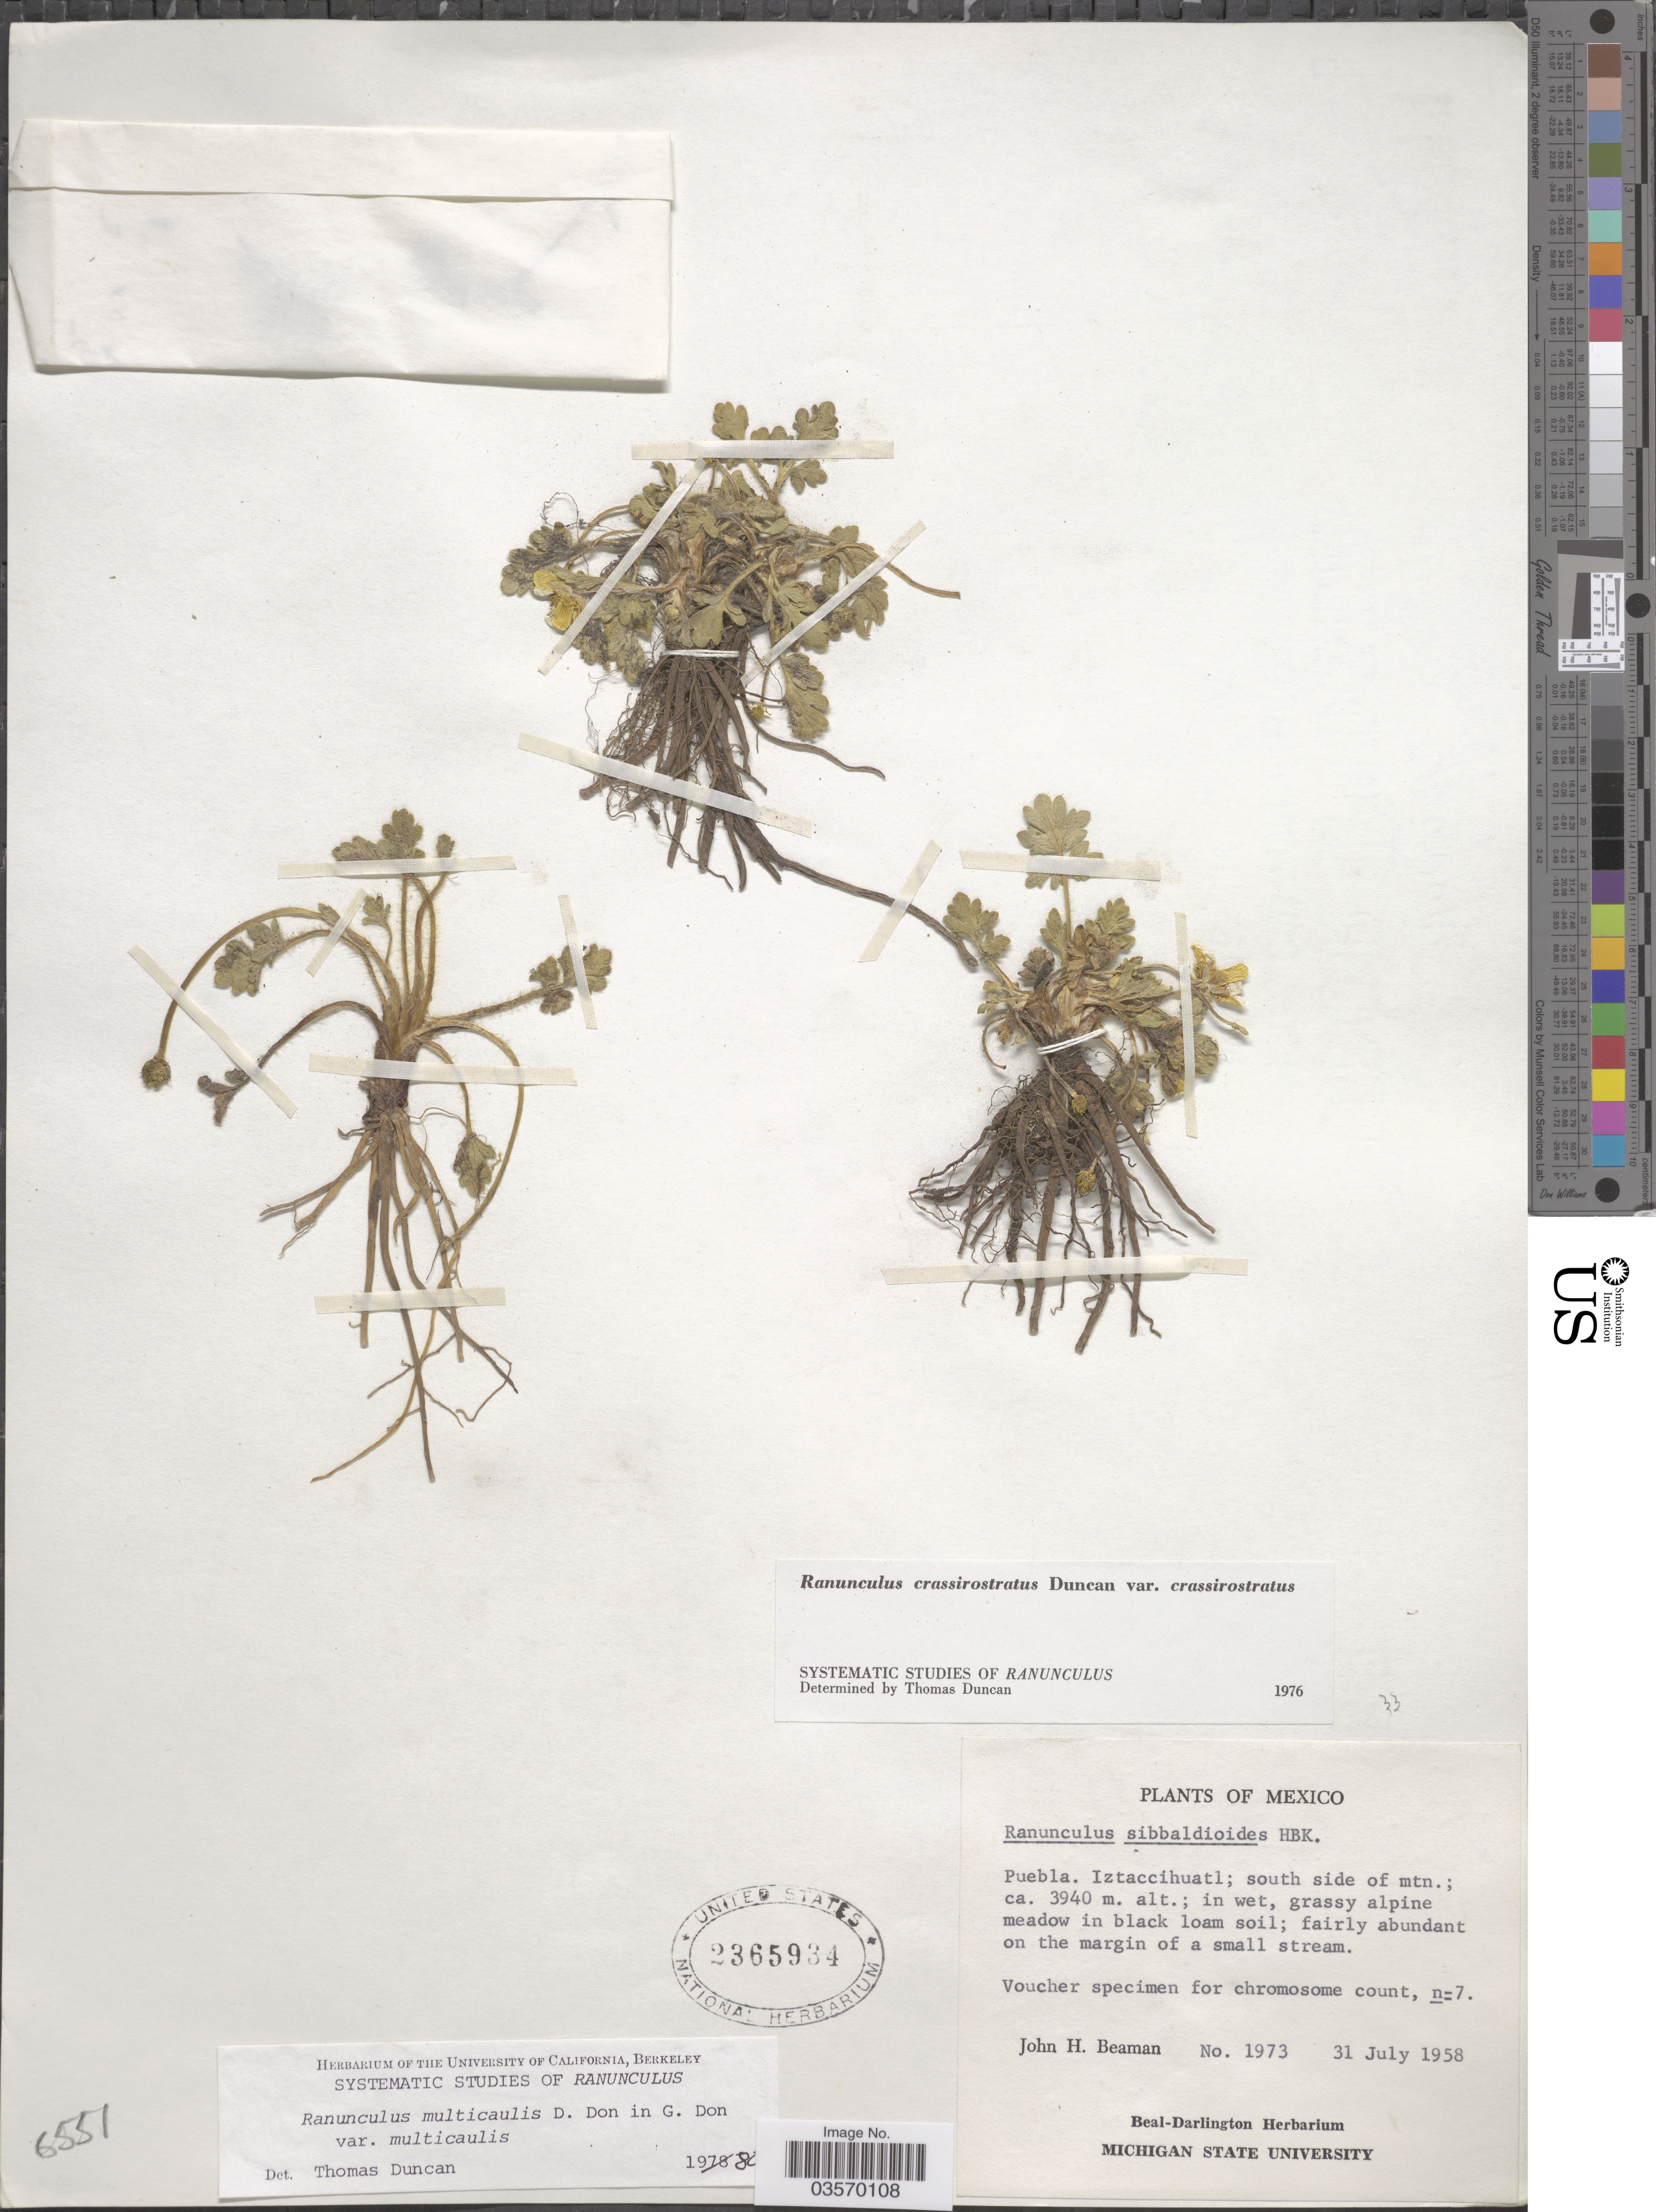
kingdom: Plantae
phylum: Tracheophyta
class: Magnoliopsida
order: Ranunculales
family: Ranunculaceae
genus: Ranunculus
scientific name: Ranunculus multicaulis var. multicaulis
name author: D. Don ex D. Don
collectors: J. H. Beaman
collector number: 1973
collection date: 1958-07-31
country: Mexico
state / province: Puebla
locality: Iztaccihuatl; south side of mtn.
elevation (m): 3940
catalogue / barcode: US 2365934